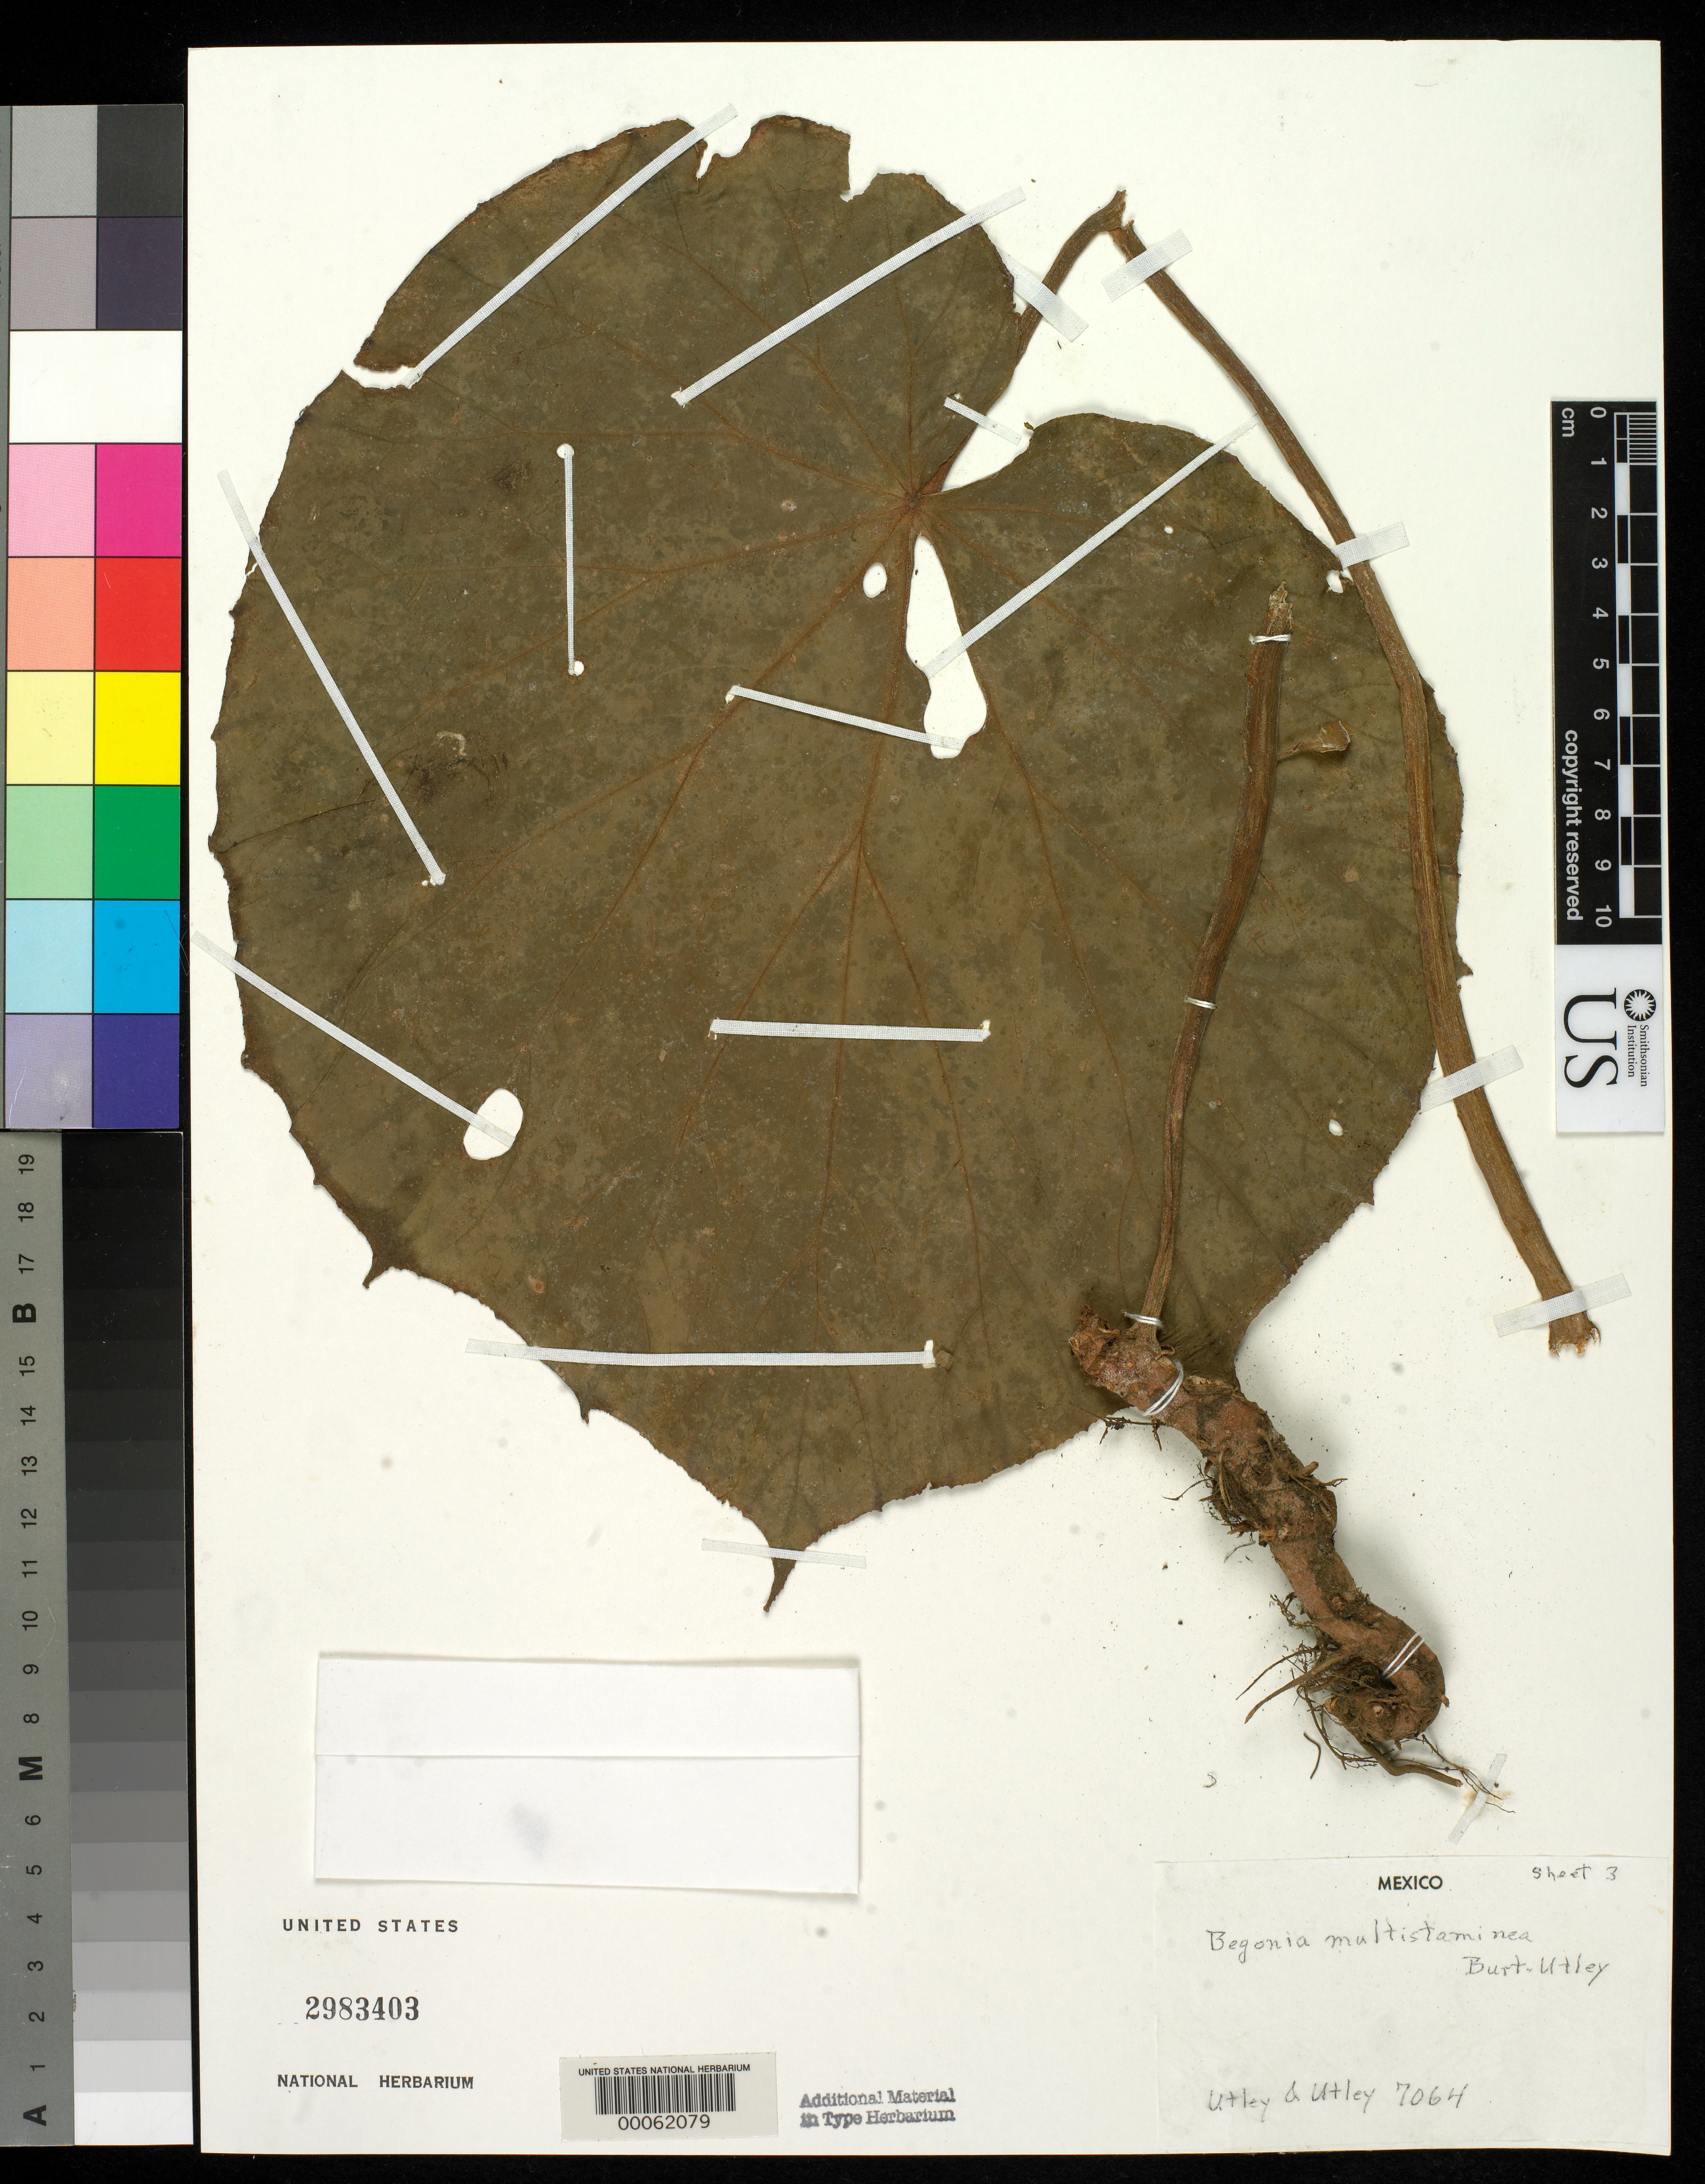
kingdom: Plantae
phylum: Tracheophyta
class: Magnoliopsida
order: Cucurbitales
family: Begoniaceae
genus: Begonia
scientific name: Begonia multistaminea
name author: Burt-Utley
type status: Isotype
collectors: J. F. Utley & K. M. Burt-Utley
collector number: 7064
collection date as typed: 11 Aug 1982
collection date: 1982-08-11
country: Mexico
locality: For details: see Sheet 1 and 2 of 3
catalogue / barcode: US 2983403